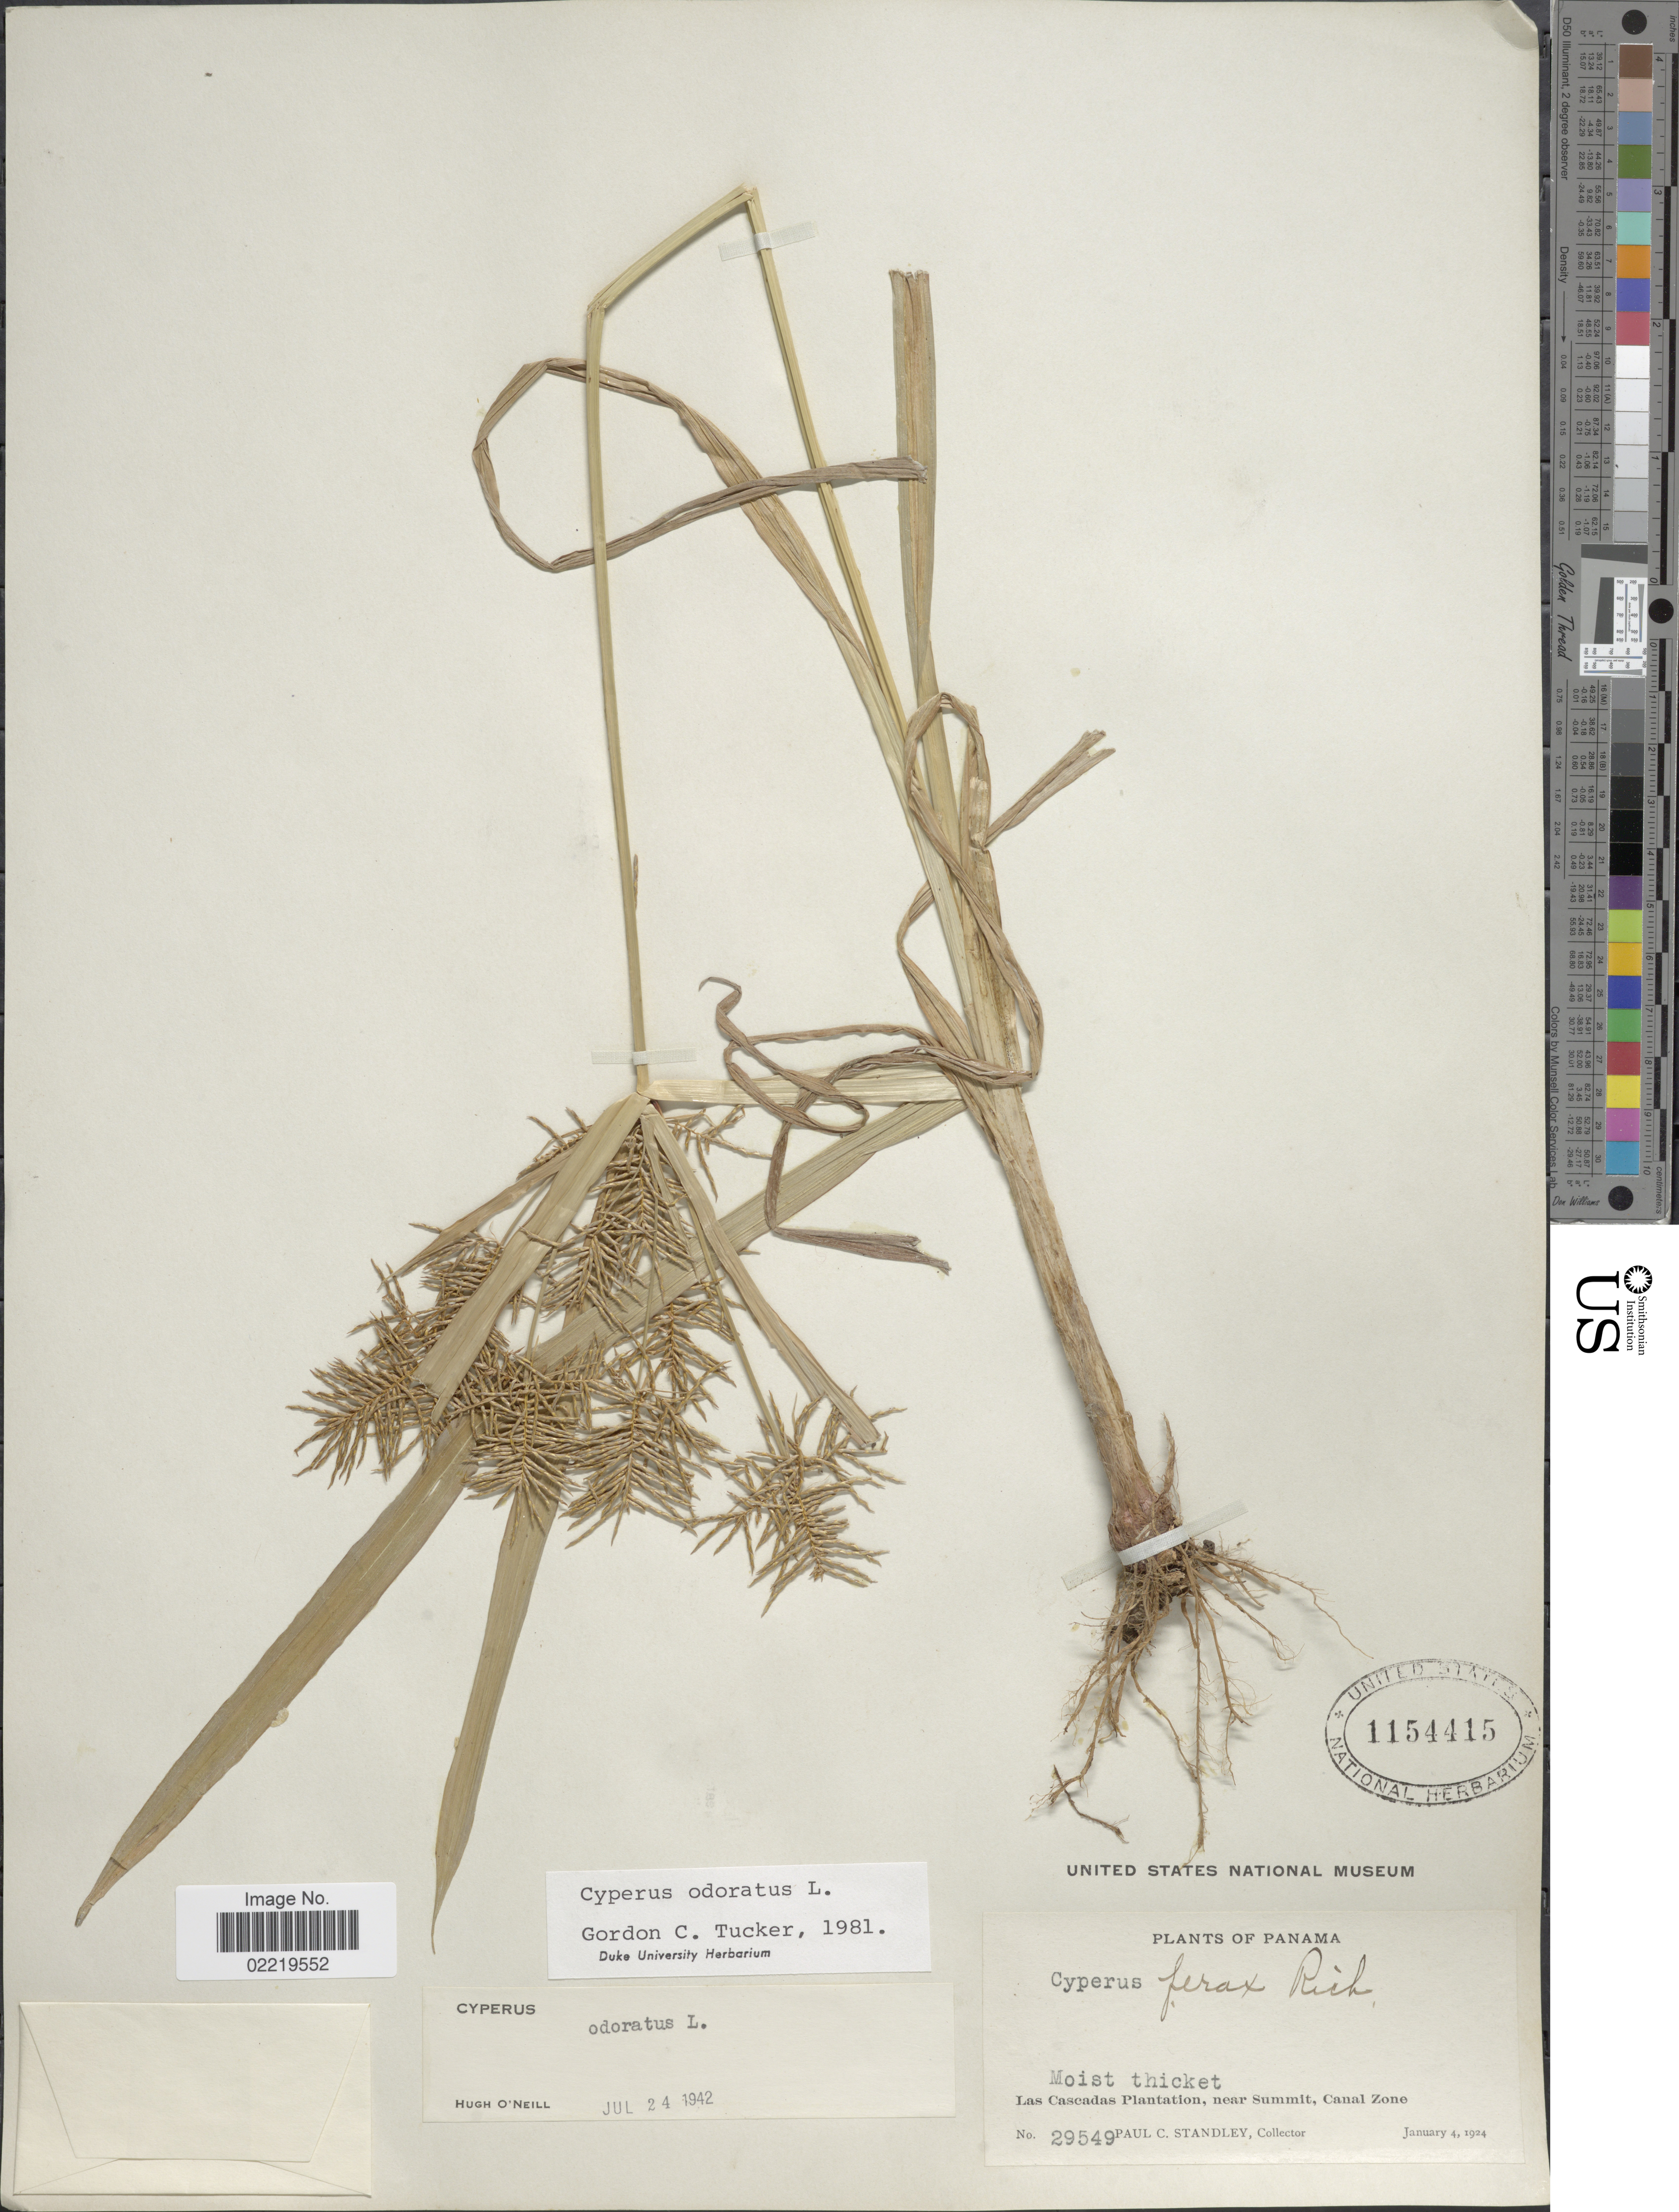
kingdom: Plantae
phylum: Tracheophyta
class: Liliopsida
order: Poales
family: Cyperaceae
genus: Cyperus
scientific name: Cyperus odoratus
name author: L.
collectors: P. C. Standley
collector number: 29549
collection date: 1924-01-04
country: Panama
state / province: Colón / Panamá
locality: Molist thicket, Las Cascadas Plantation, near Summit, Canal Zone.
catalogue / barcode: US 1154415